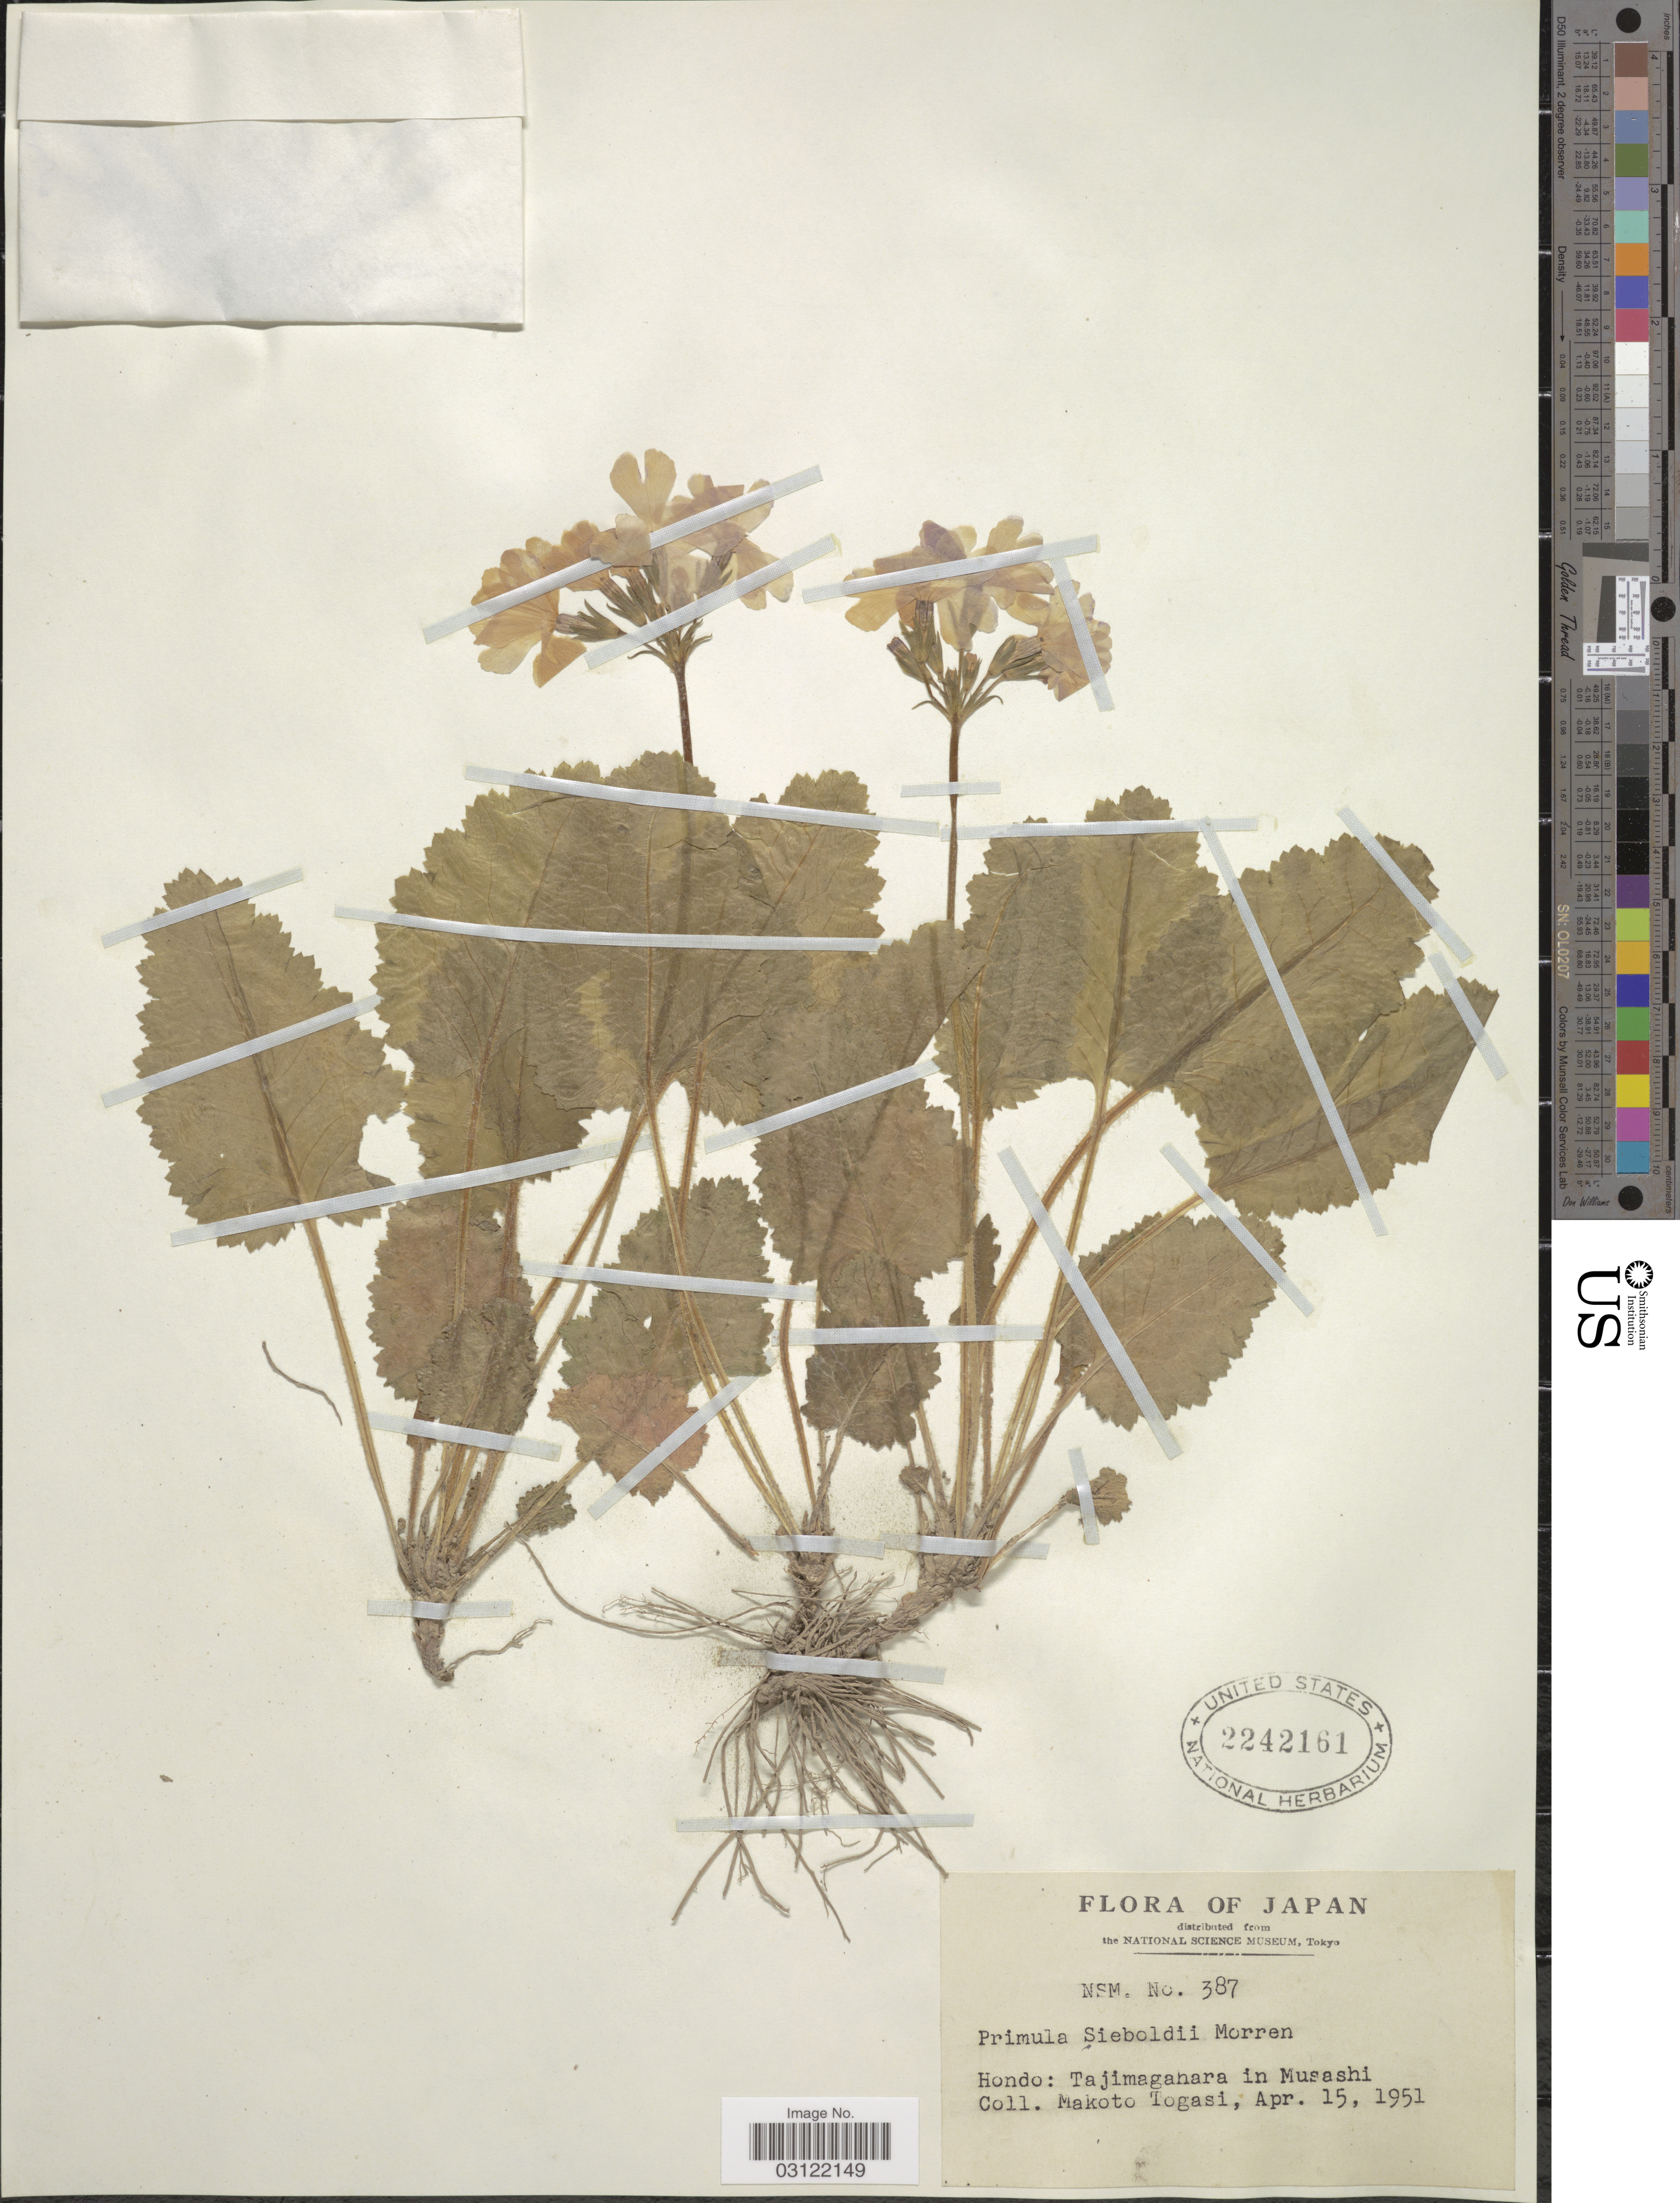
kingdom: Plantae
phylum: Tracheophyta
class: Magnoliopsida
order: Ericales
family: Primulaceae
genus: Primula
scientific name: Primula sieboldii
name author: É. Morren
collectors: M. Togasi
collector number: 387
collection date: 1951-04-15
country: Japan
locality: Hondo: Tajimagahara in Musashi.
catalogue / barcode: US 2242161